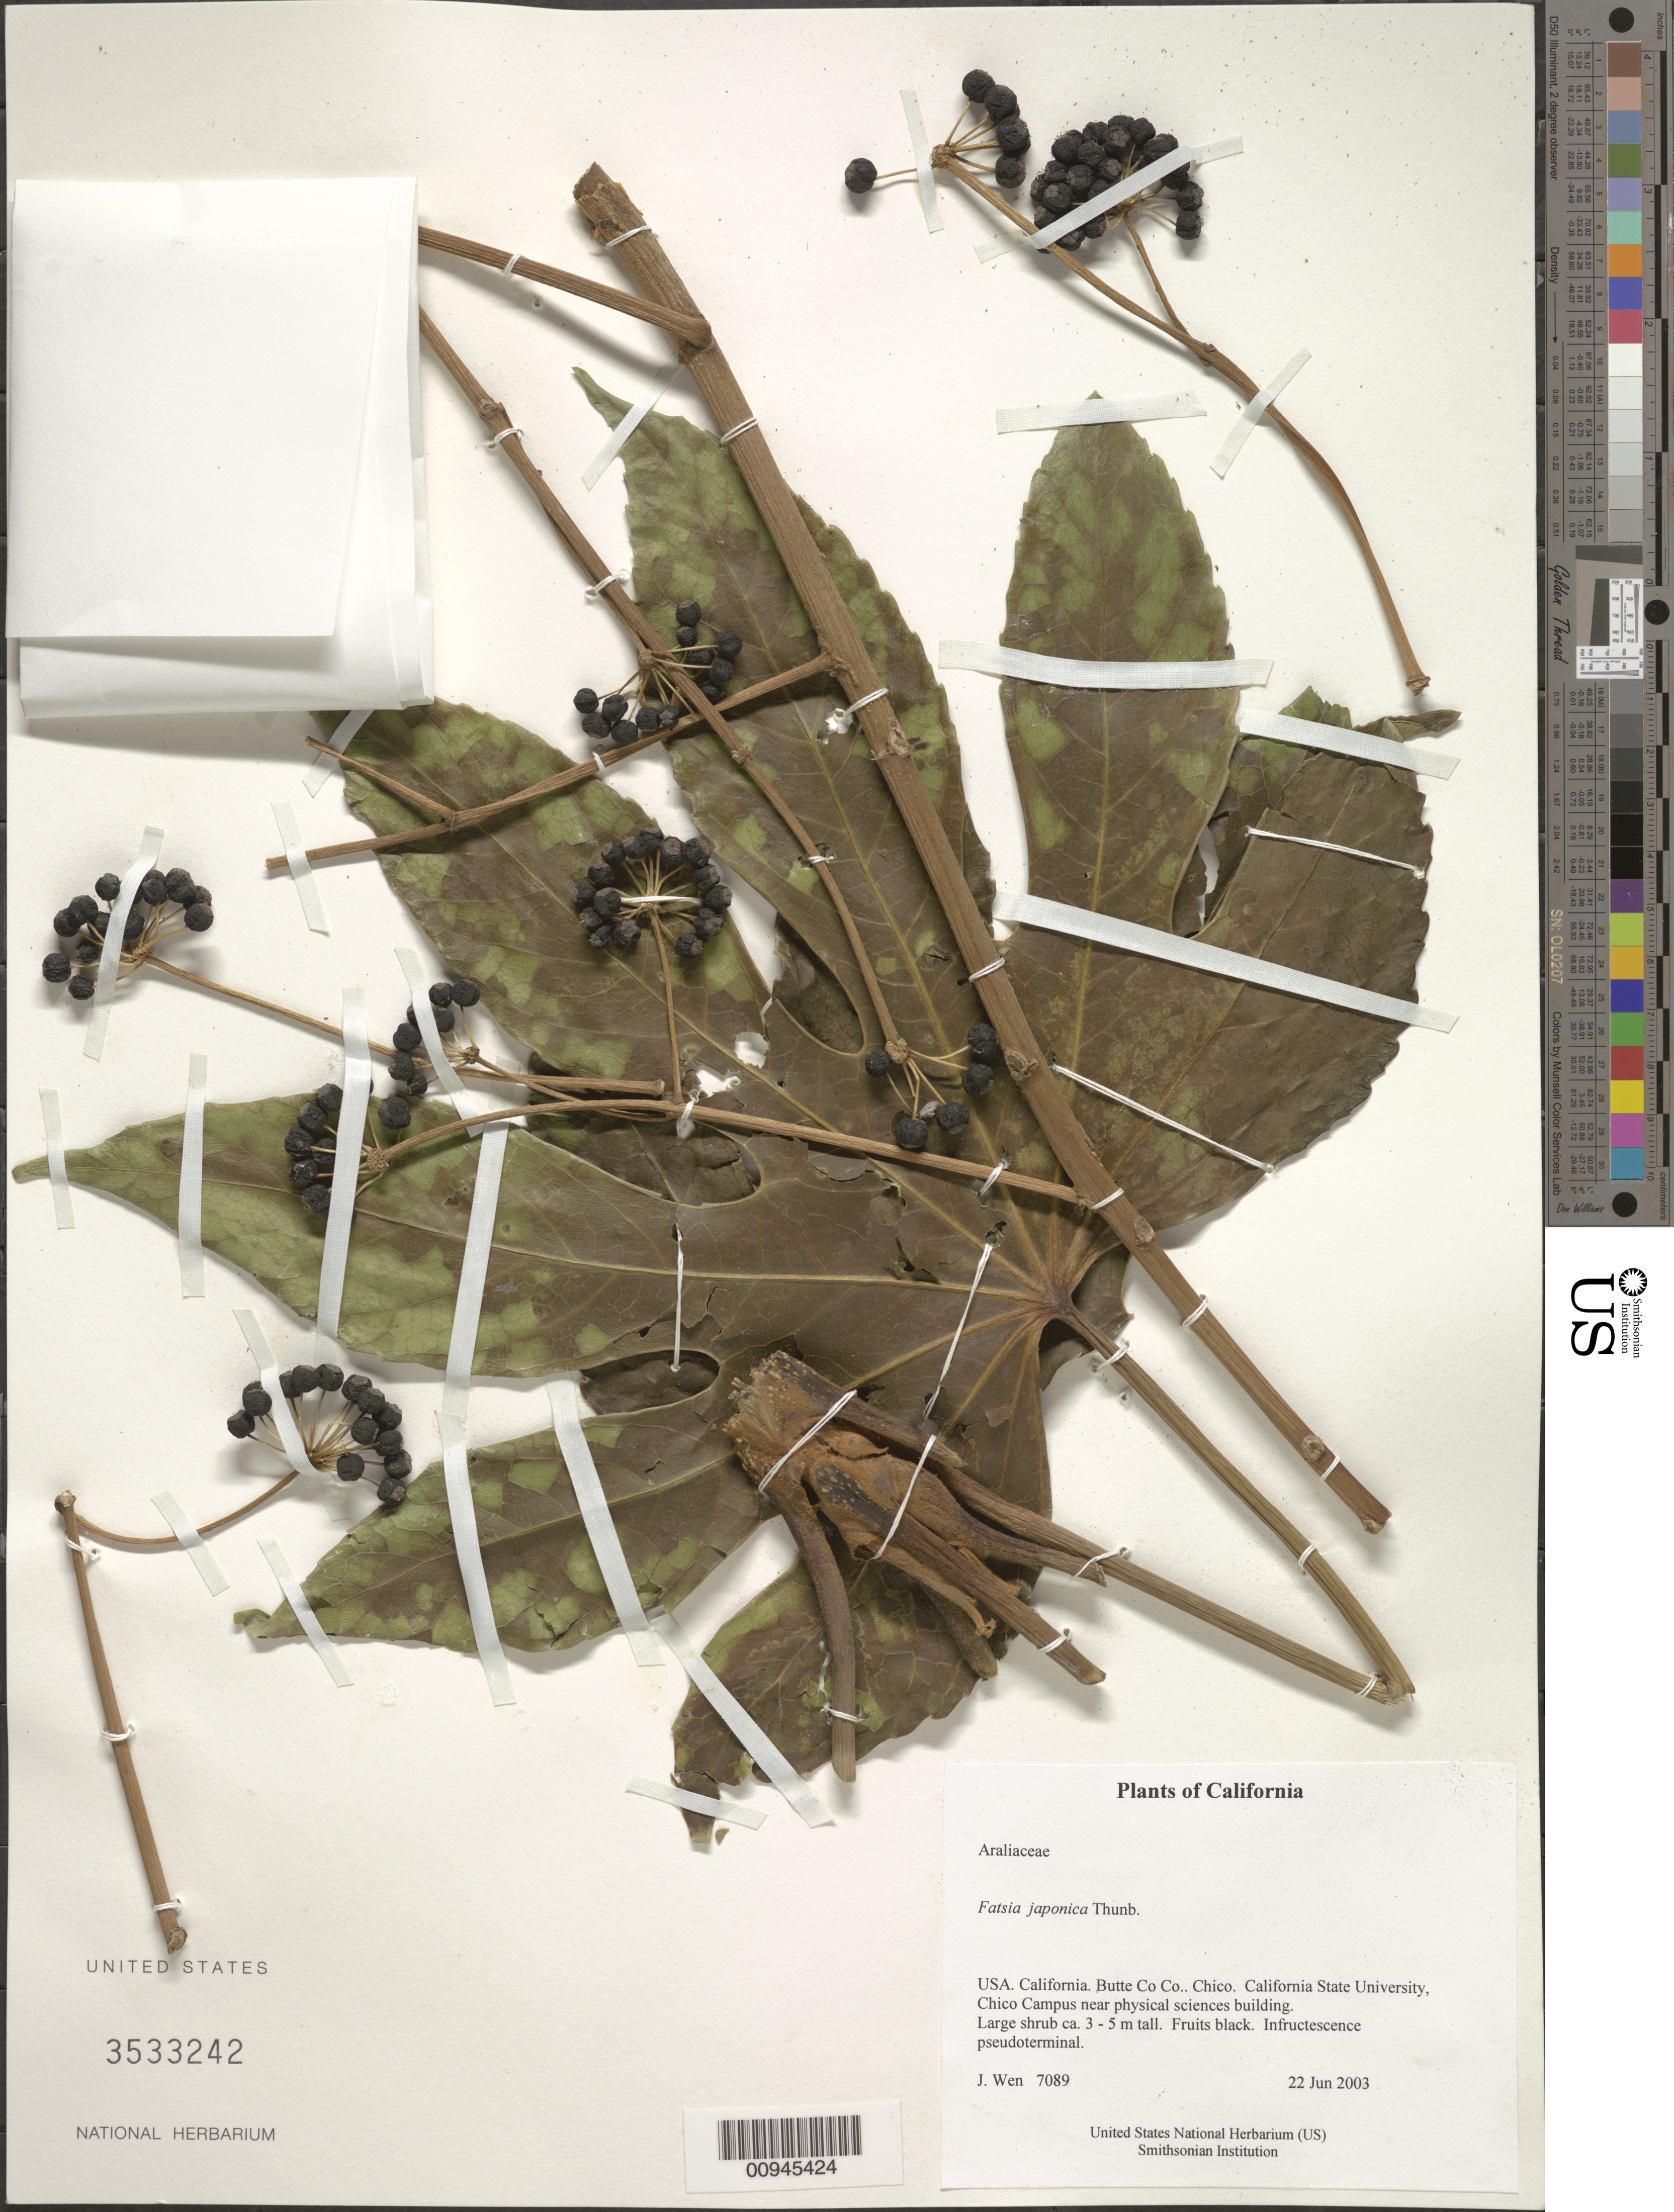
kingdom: Plantae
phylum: Tracheophyta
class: Magnoliopsida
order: Apiales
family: Araliaceae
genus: Fatsia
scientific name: Fatsia japonica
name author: (Thunb.) Decne. & Planch.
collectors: J. Wen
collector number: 7089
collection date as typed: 22 Jun 2003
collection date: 2003-06-22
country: United States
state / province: California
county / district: Butte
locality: Chico. California State University, Chico Campus near physical sciences building.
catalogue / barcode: US 3533242